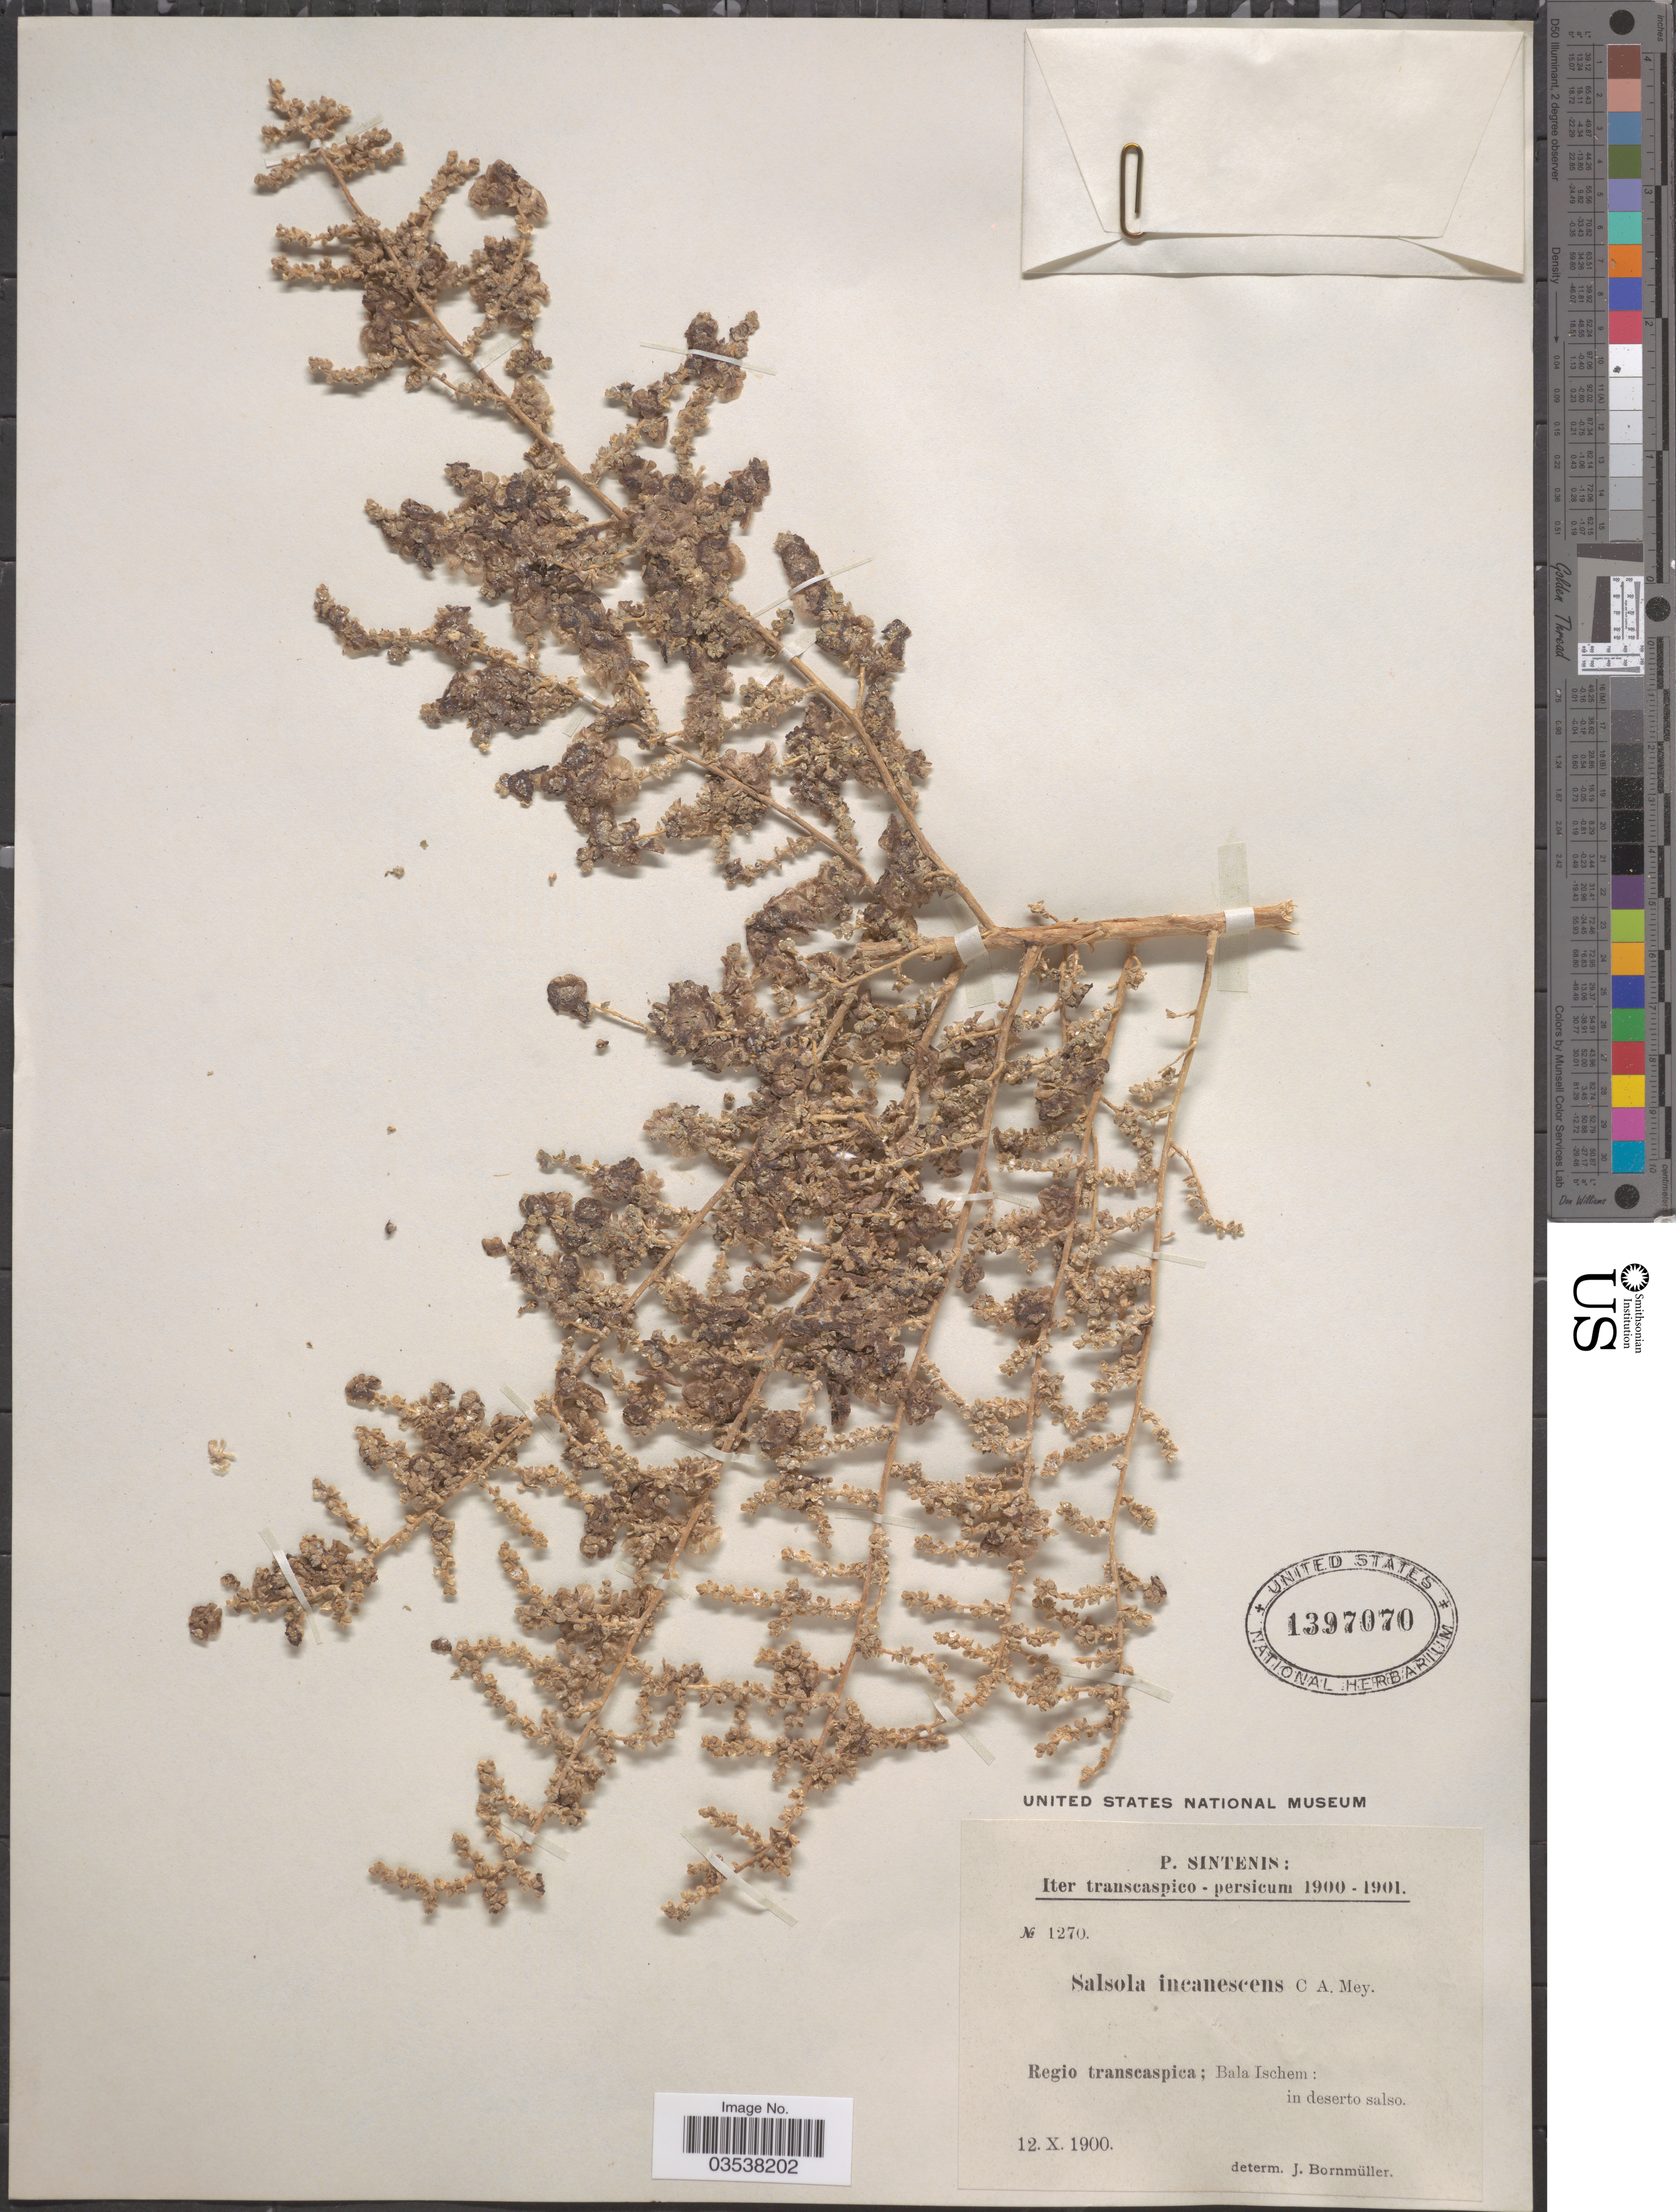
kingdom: Plantae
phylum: Tracheophyta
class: Magnoliopsida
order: Caryophyllales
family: Amaranthaceae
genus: Caroxylon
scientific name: Caroxylon incanescens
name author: (C.A. Mey.) Akhani & Roalson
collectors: P. Sintenis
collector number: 1270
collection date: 1900-10-12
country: Iran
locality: Iter transcaspico-persicum. Regio transcaspica; Bala Ischem.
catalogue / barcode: US 1397070